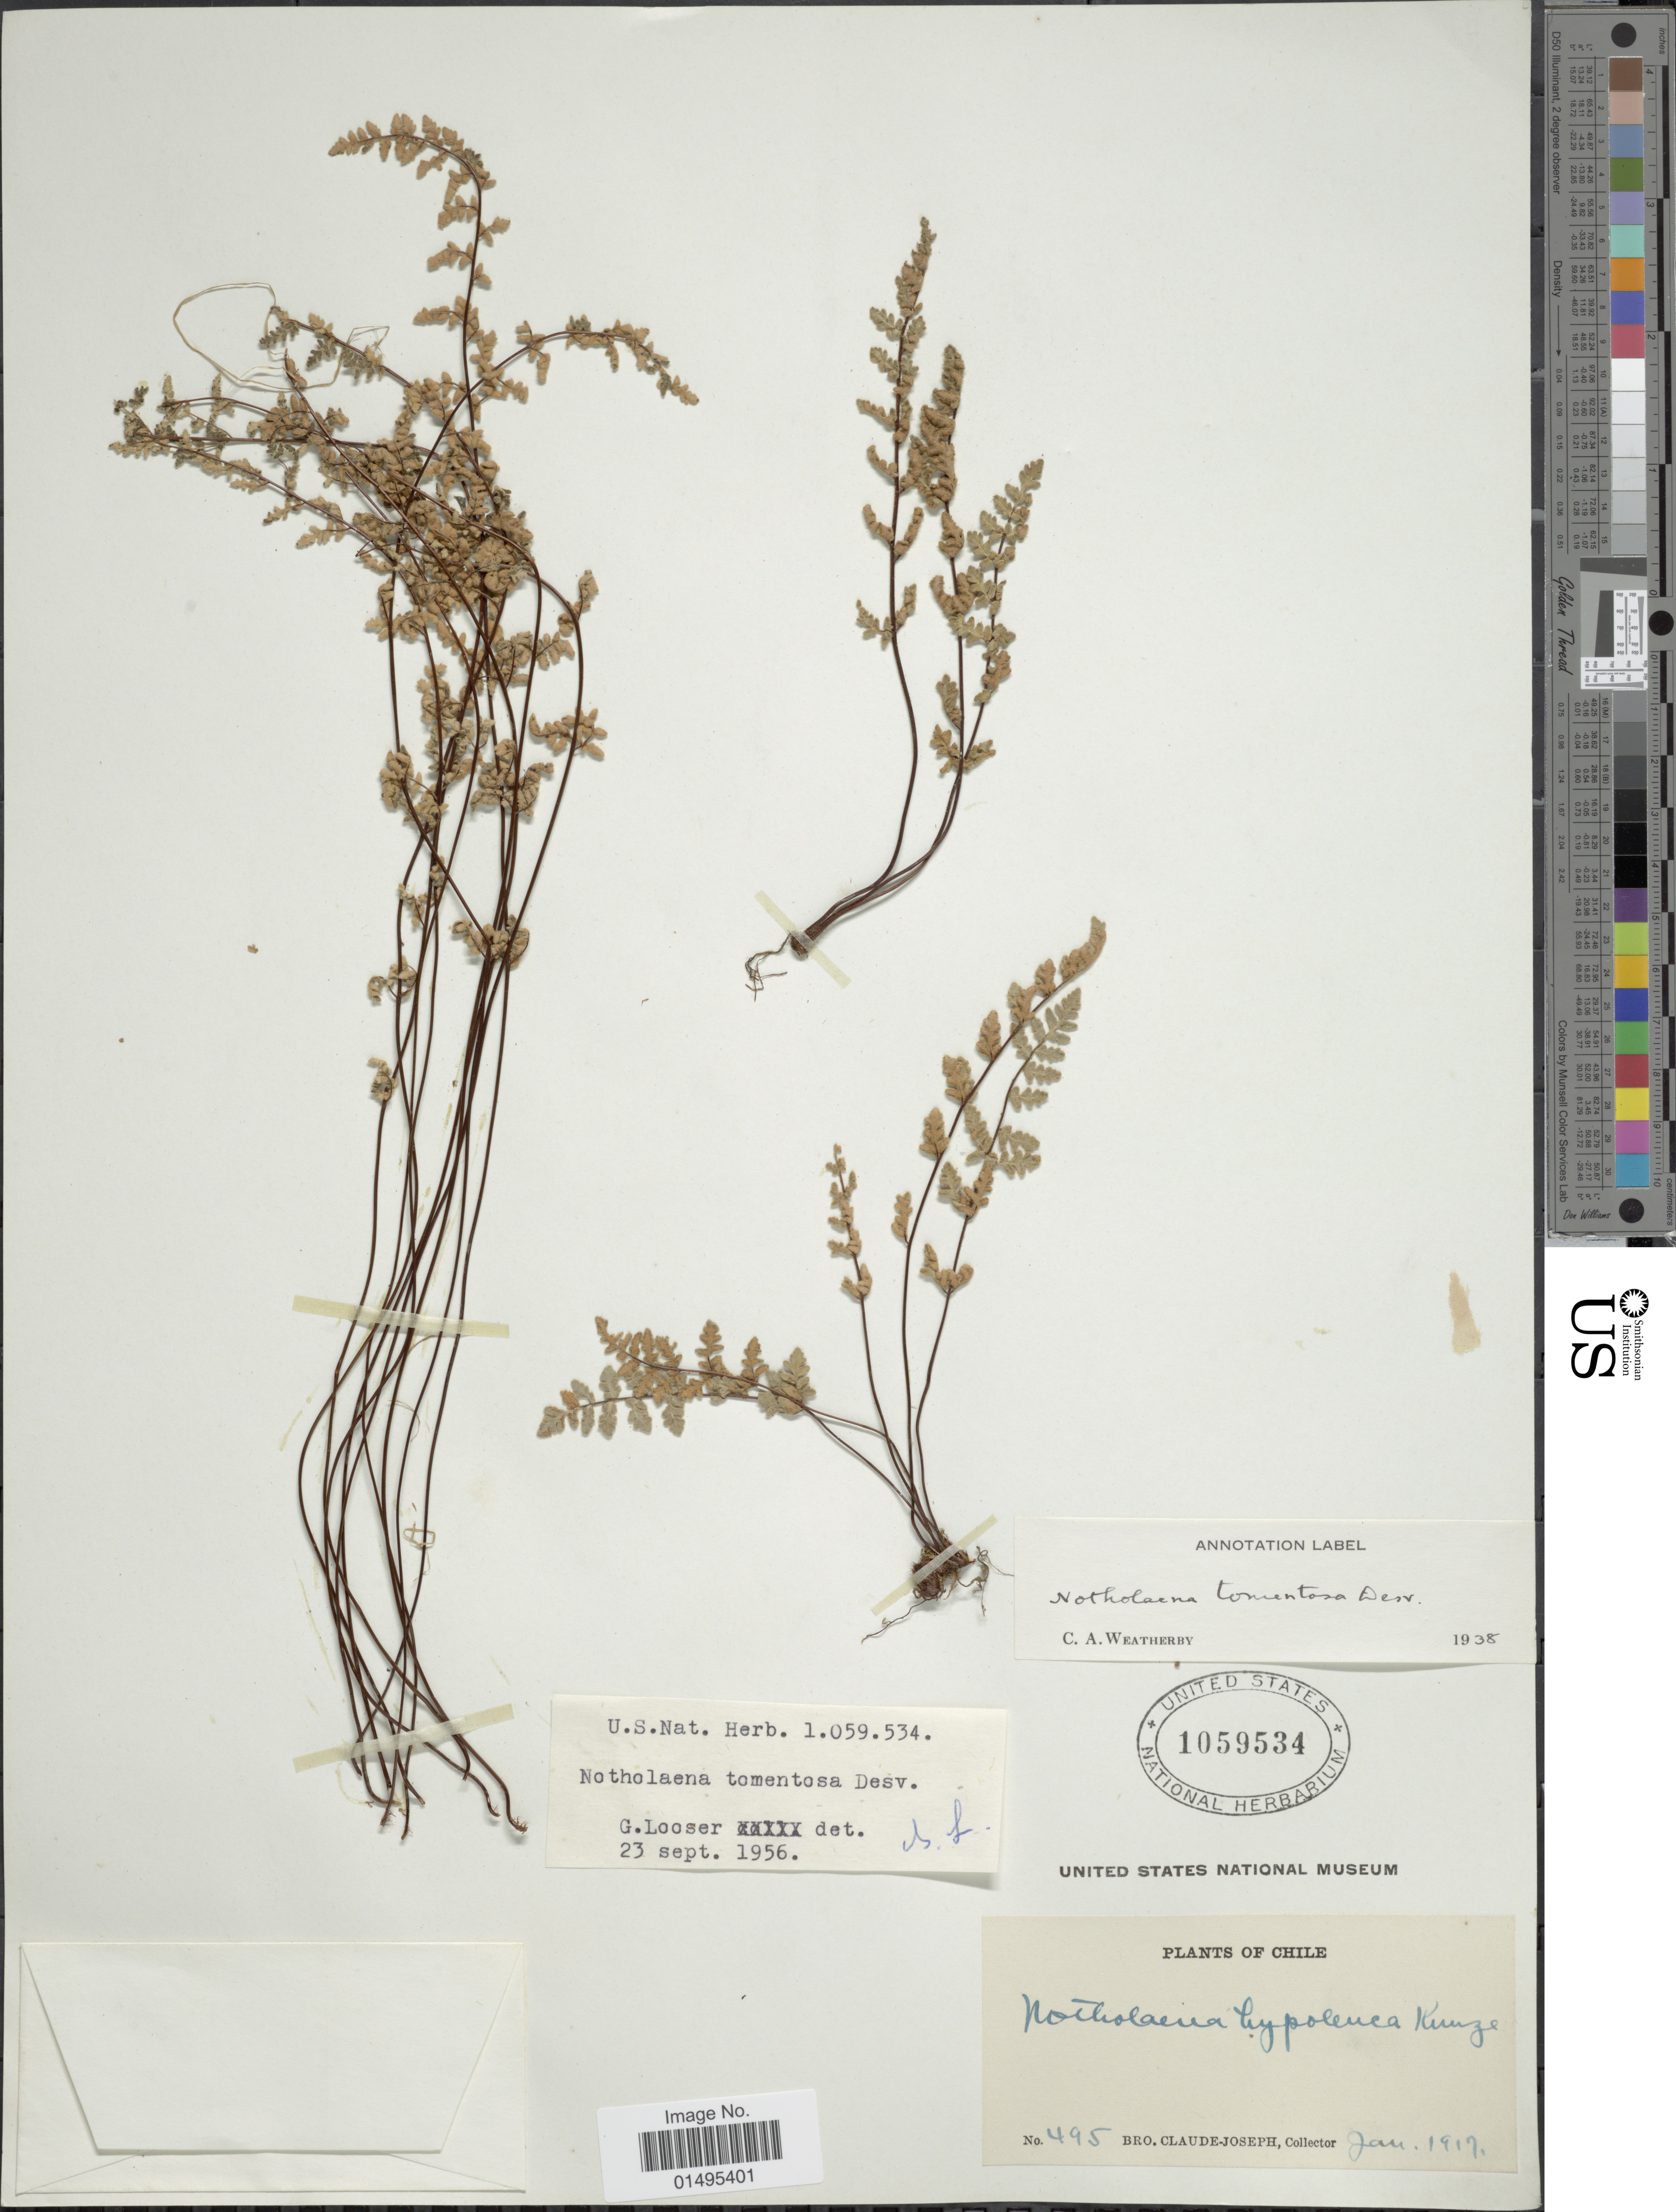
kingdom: Plantae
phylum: Tracheophyta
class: Polypodiopsida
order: Polypodiales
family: Pteridaceae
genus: Myriopteris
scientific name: Myriopteris tomentosa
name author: (Link) Fée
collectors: Bro. Claude-Joseph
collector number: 495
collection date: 1919-01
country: Chile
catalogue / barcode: US 1059534